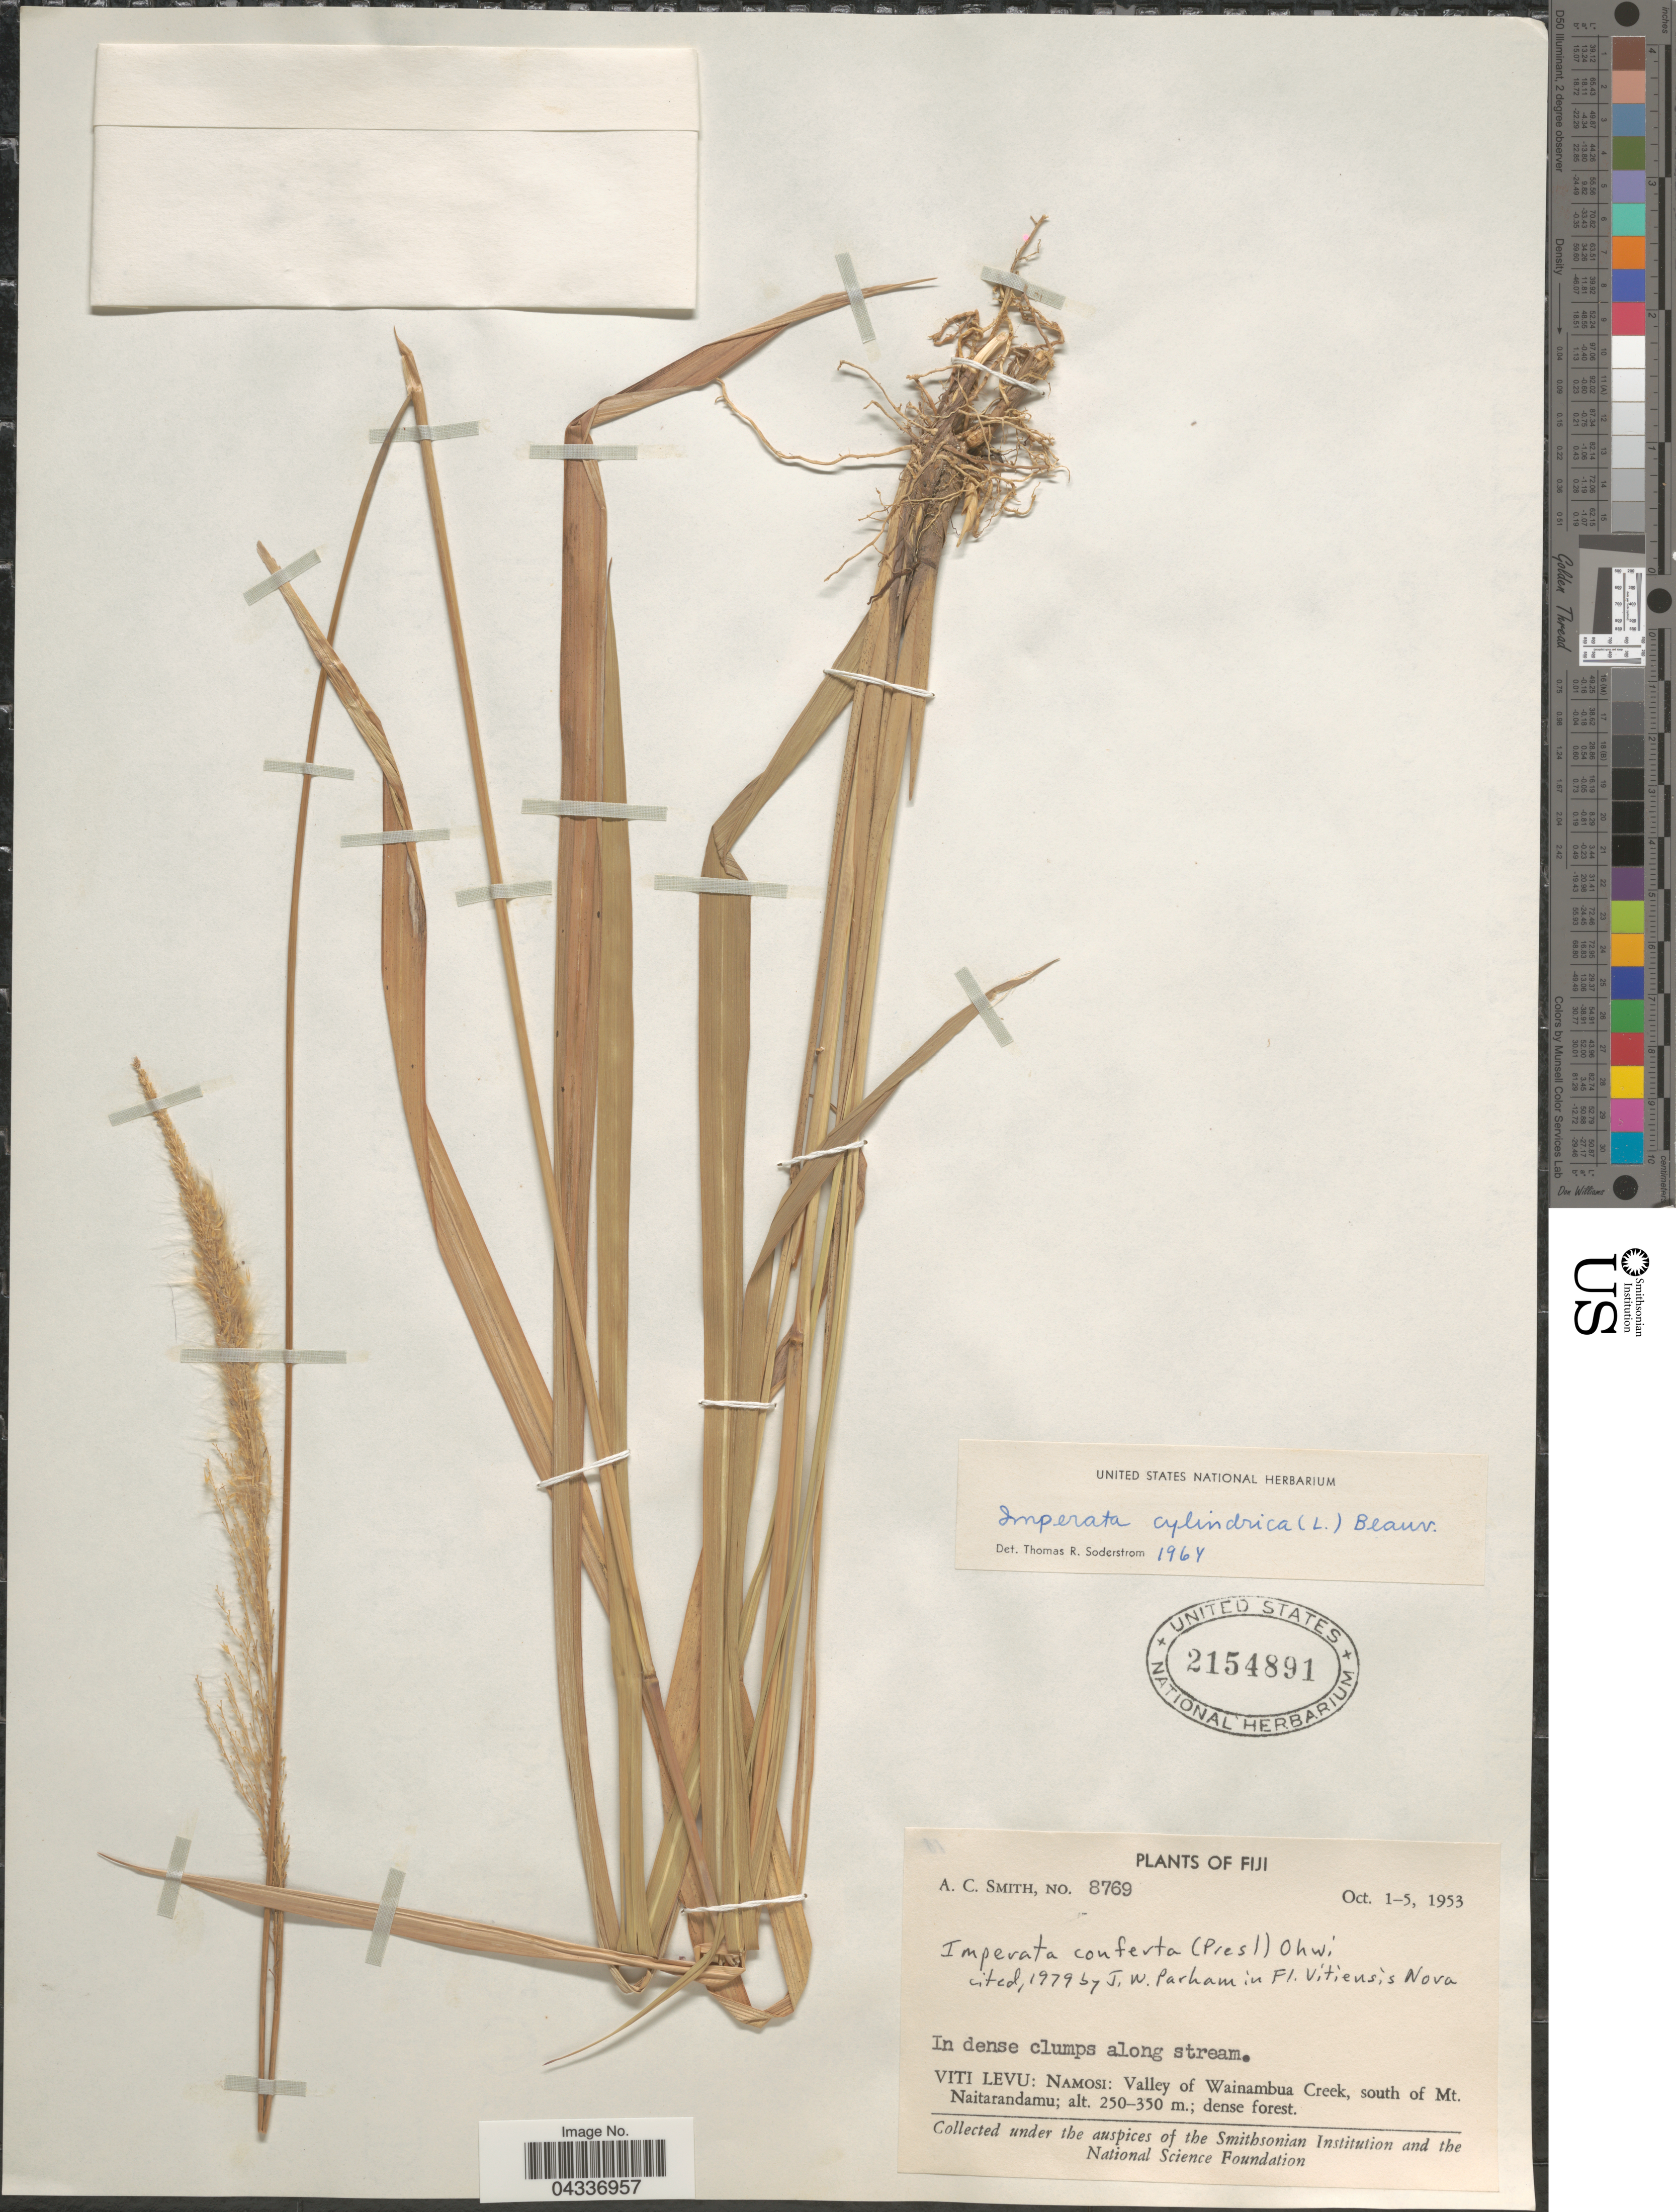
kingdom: Plantae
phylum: Tracheophyta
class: Liliopsida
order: Poales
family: Poaceae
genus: Imperata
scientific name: Imperata conferta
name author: (J. Presl) Ohwi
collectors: A. C. Smith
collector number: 8769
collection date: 1953-10-01/1953-10-05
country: Fiji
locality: Viti Levu: Namosi: Valley of Wainambua Creek, south of Mt. Naitarandamu.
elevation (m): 250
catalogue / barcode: US 2154891